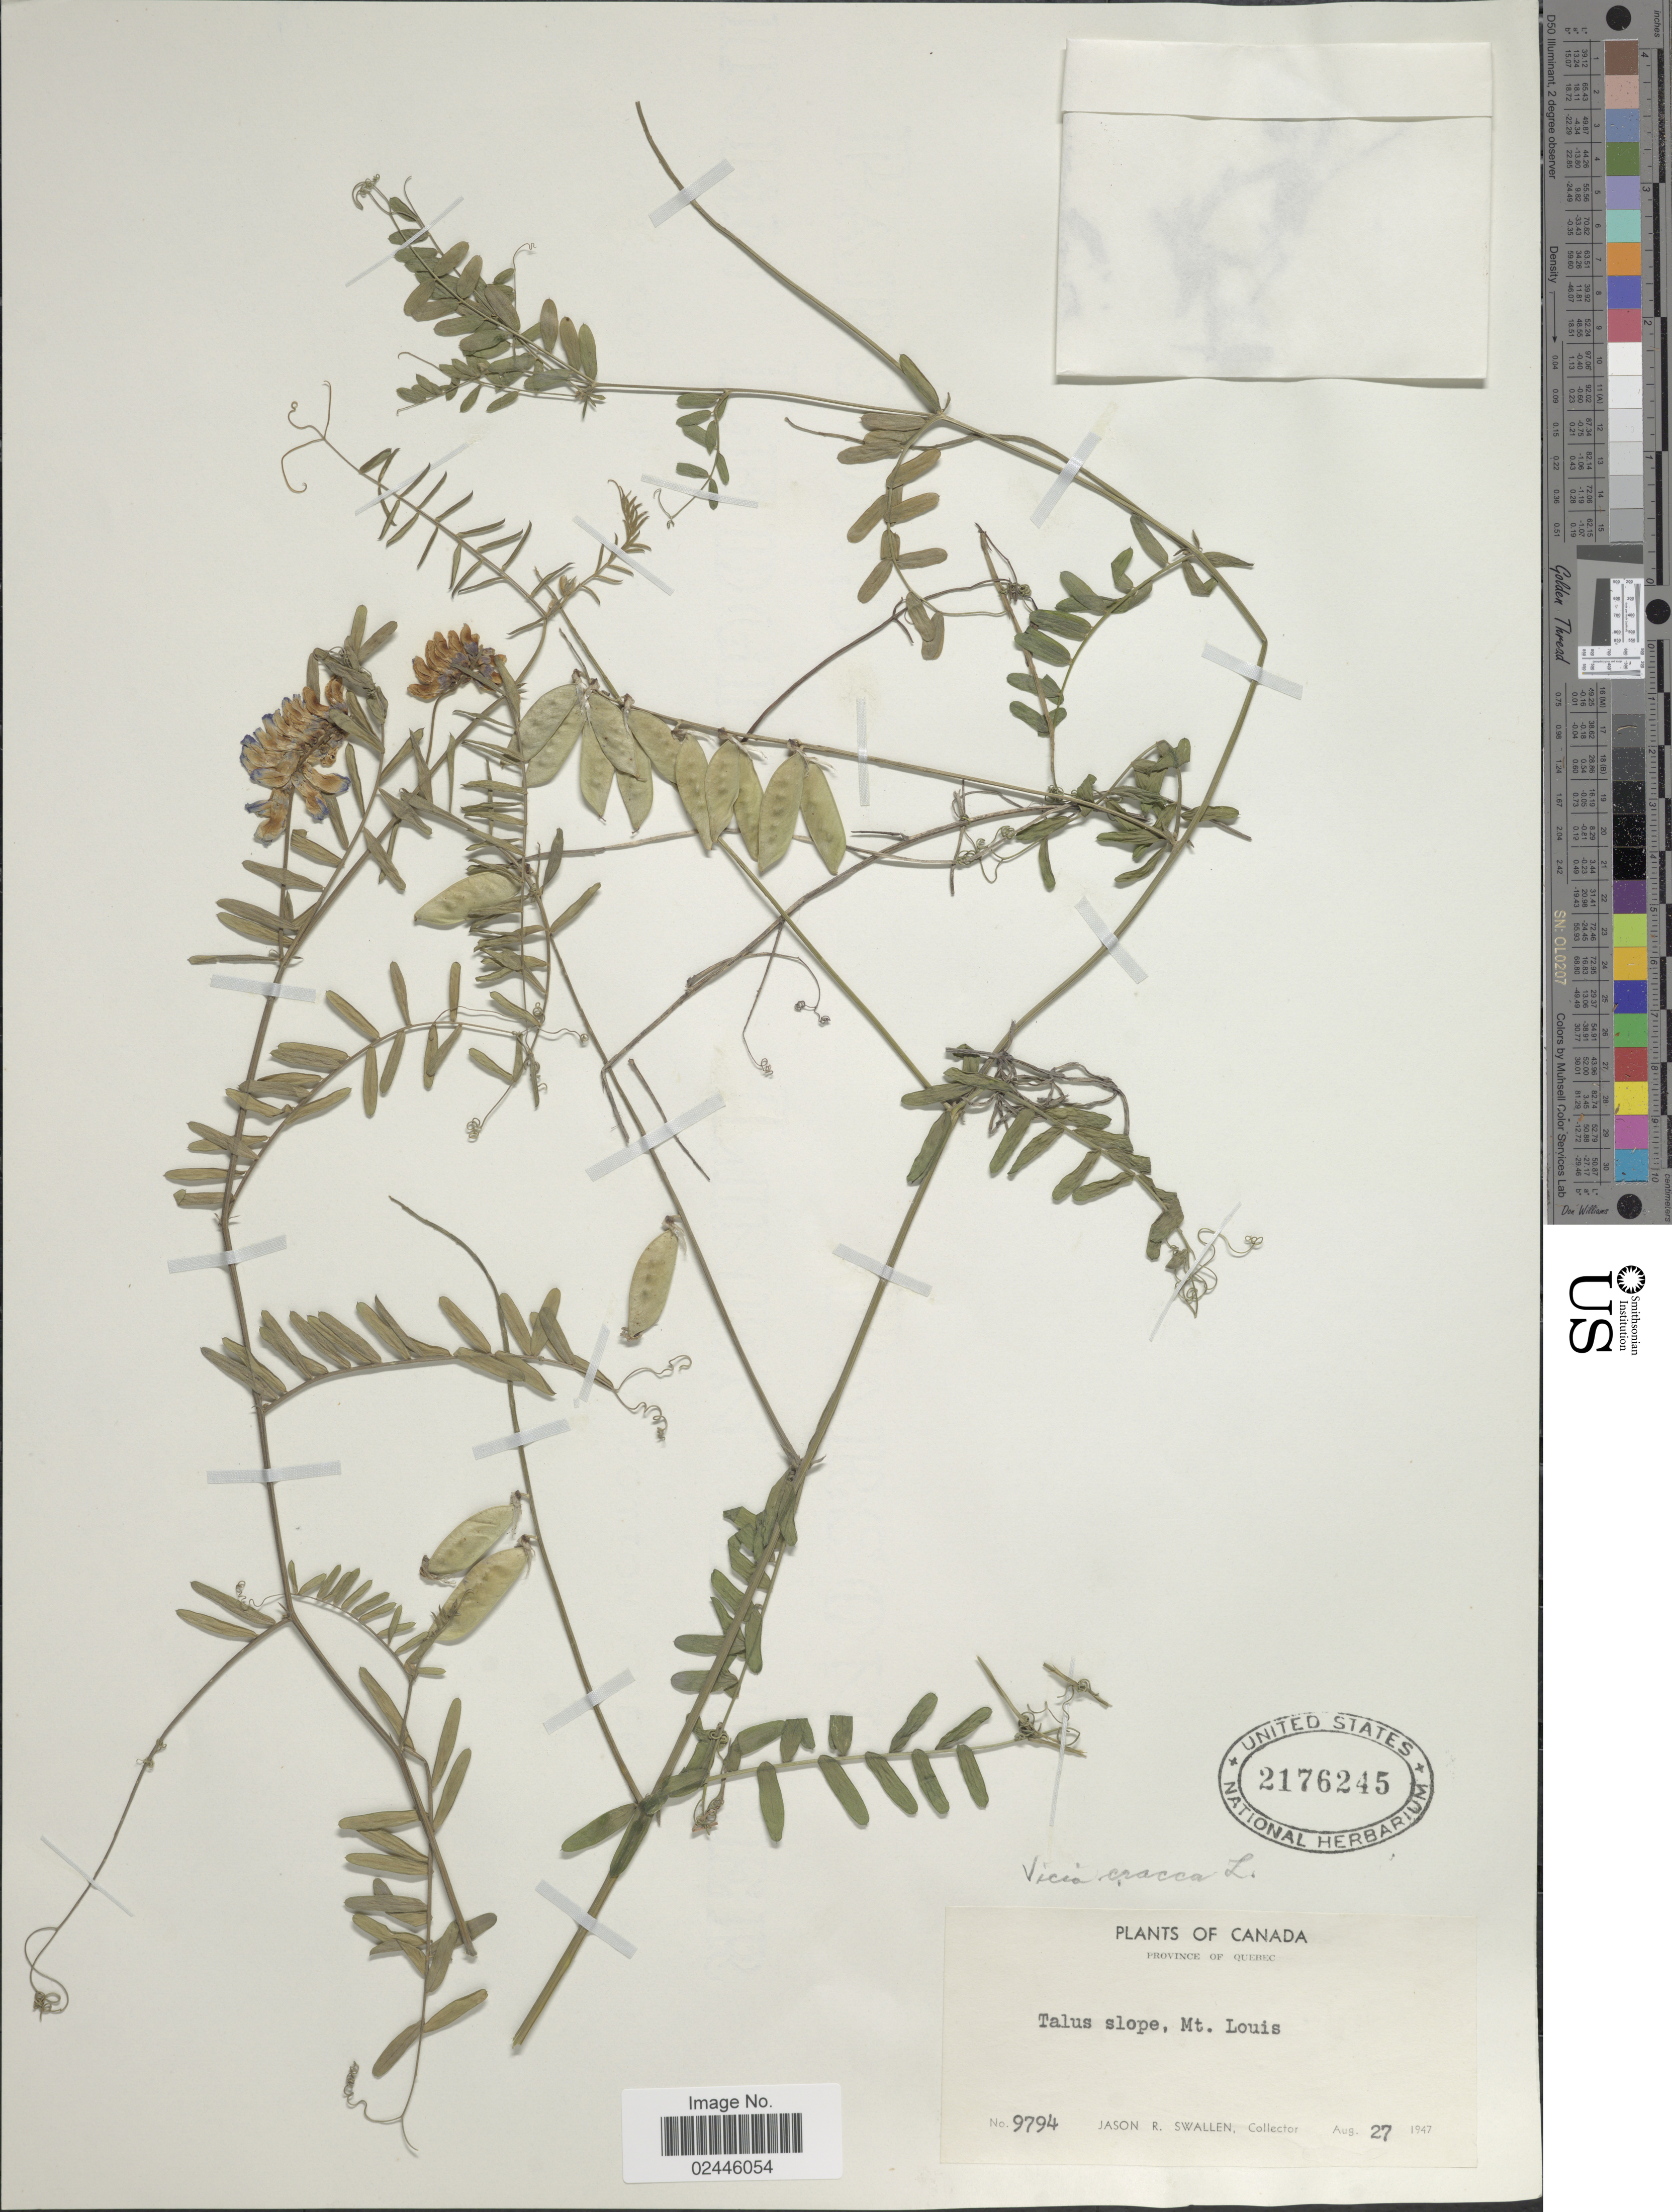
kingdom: Plantae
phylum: Tracheophyta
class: Magnoliopsida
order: Fabales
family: Fabaceae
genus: Vicia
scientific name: Vicia cracca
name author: L.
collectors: J. R. Swallen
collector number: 9794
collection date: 1947-08-27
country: Canada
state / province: Quebec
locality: Talus slope, Mt. Louis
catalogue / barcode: US 2176245